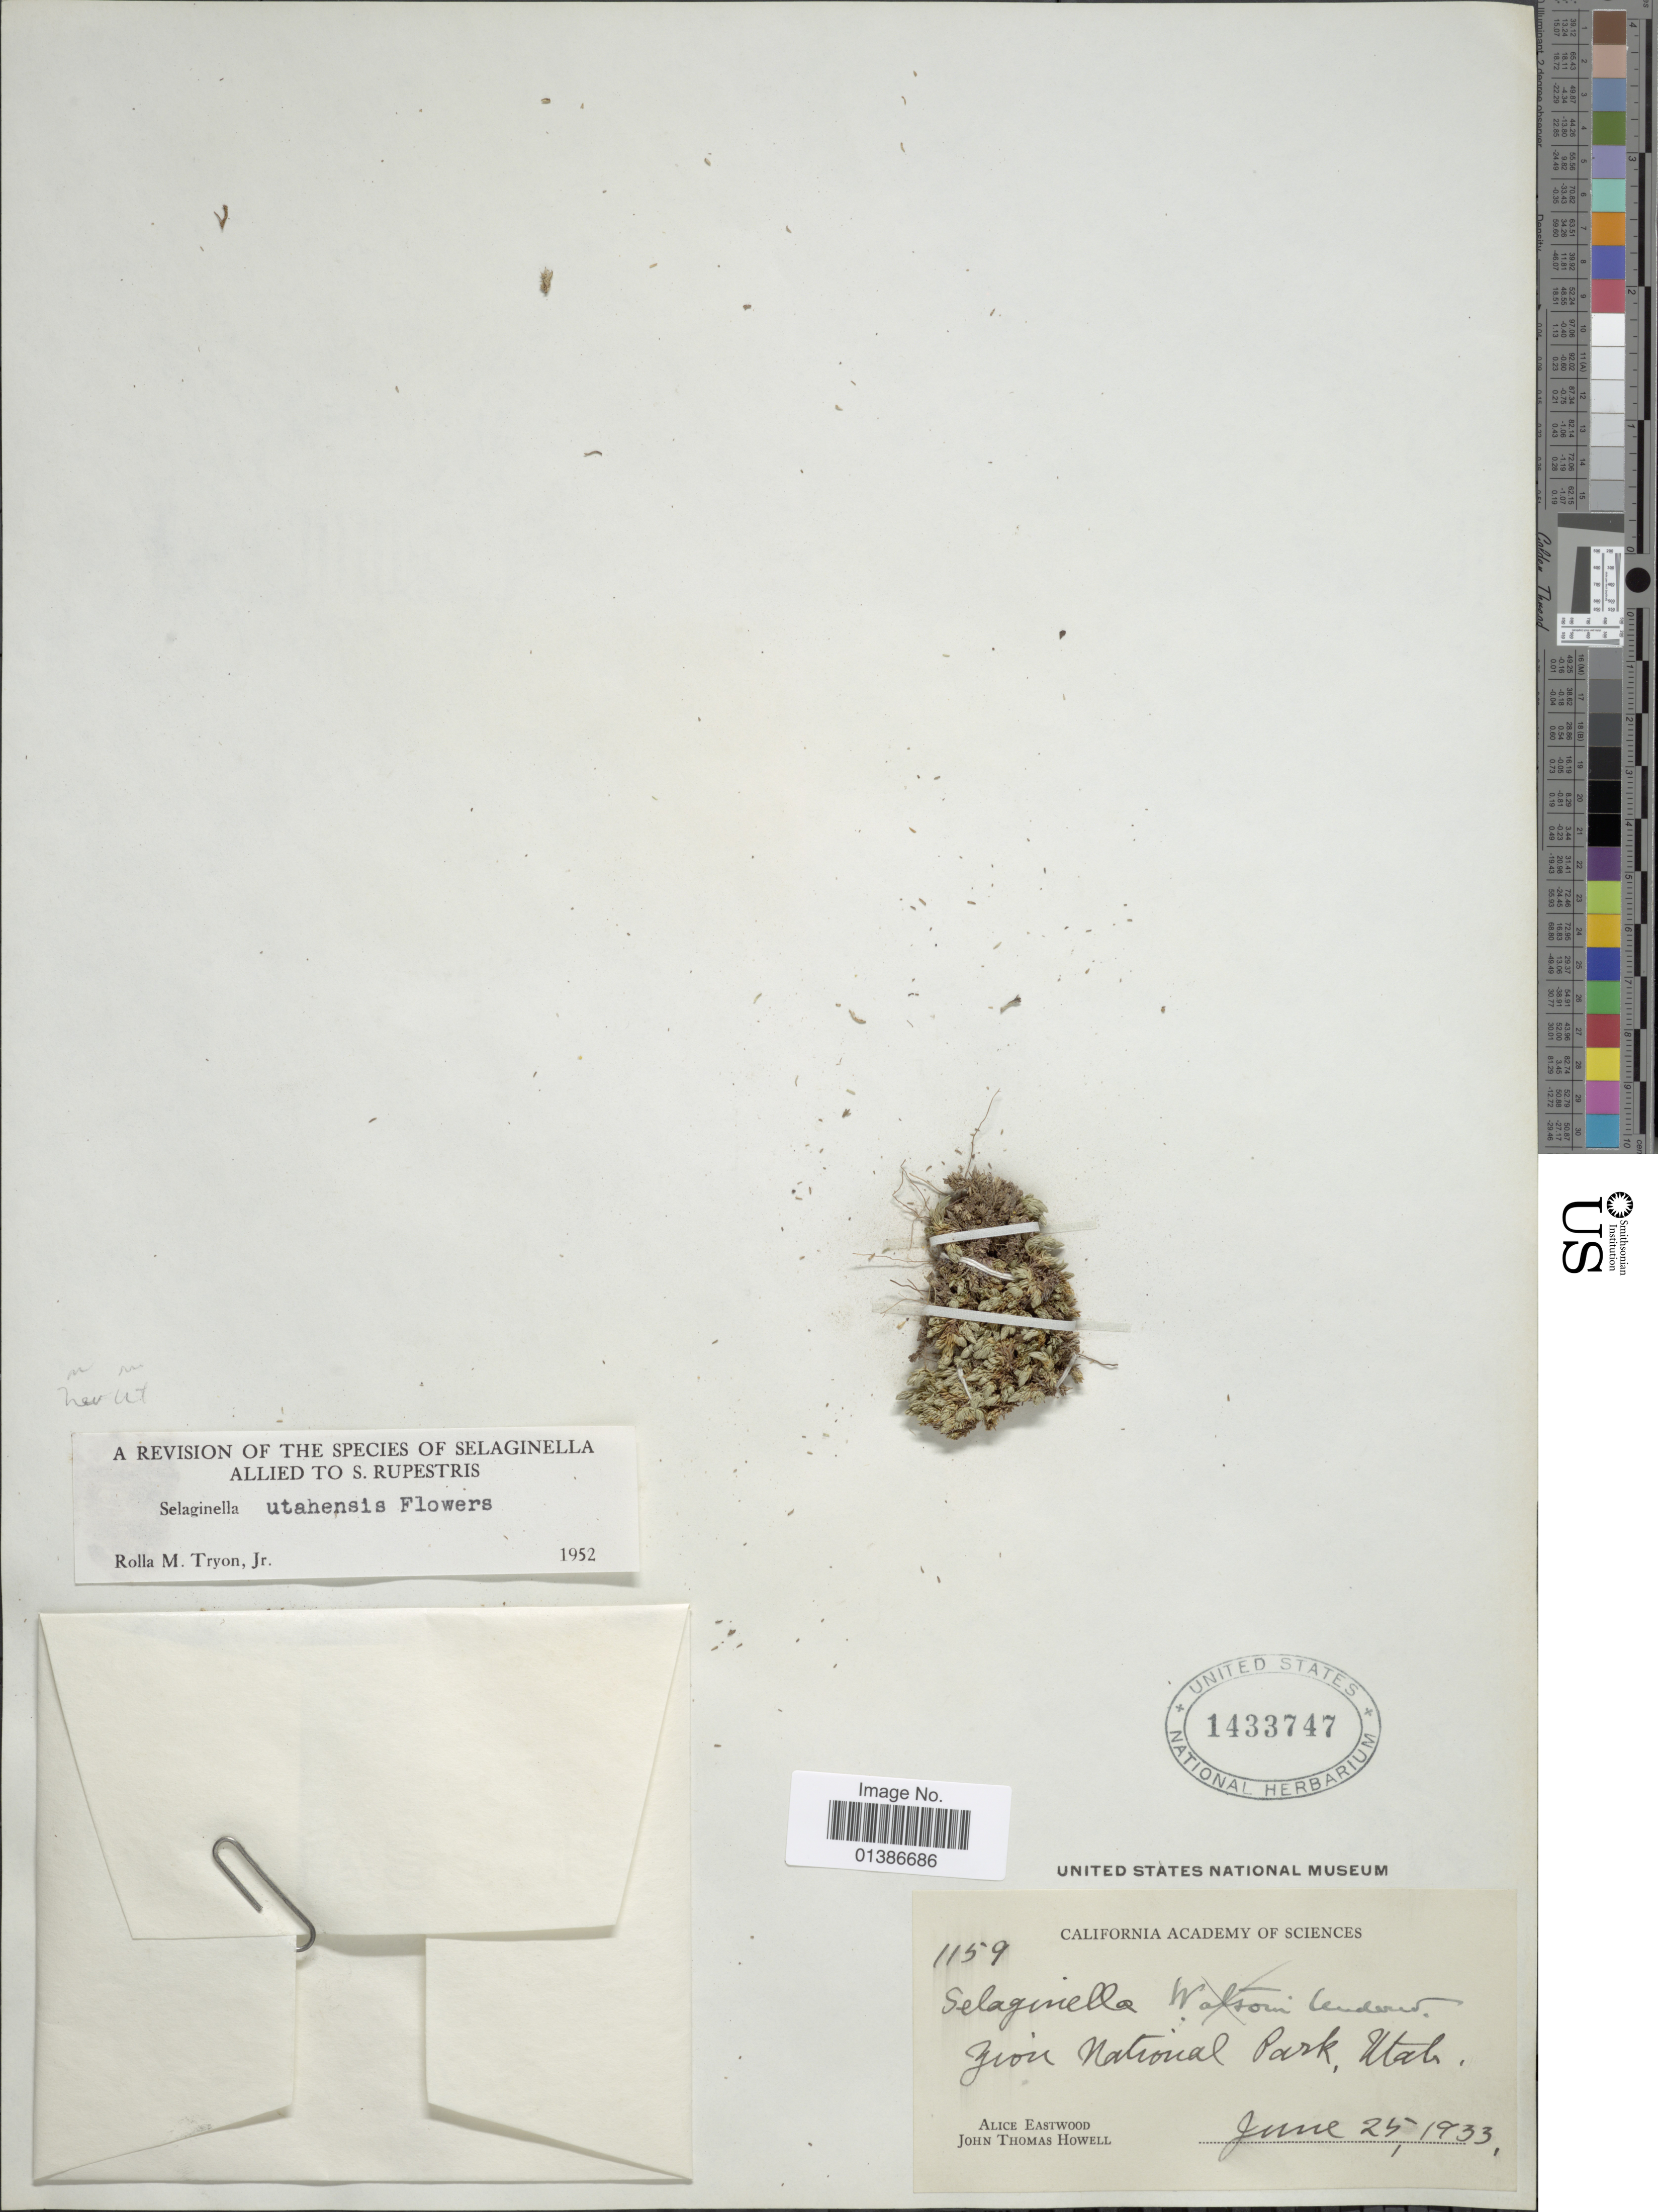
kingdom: Plantae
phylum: Tracheophyta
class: Lycopodiopsida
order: Selaginellales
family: Selaginellaceae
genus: Selaginella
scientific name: Selaginella utahensis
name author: Flowers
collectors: A. Eastwood & J. T. Howell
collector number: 1159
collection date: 1933-06-25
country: United States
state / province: Utah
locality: Zion National Park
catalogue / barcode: US 1433747